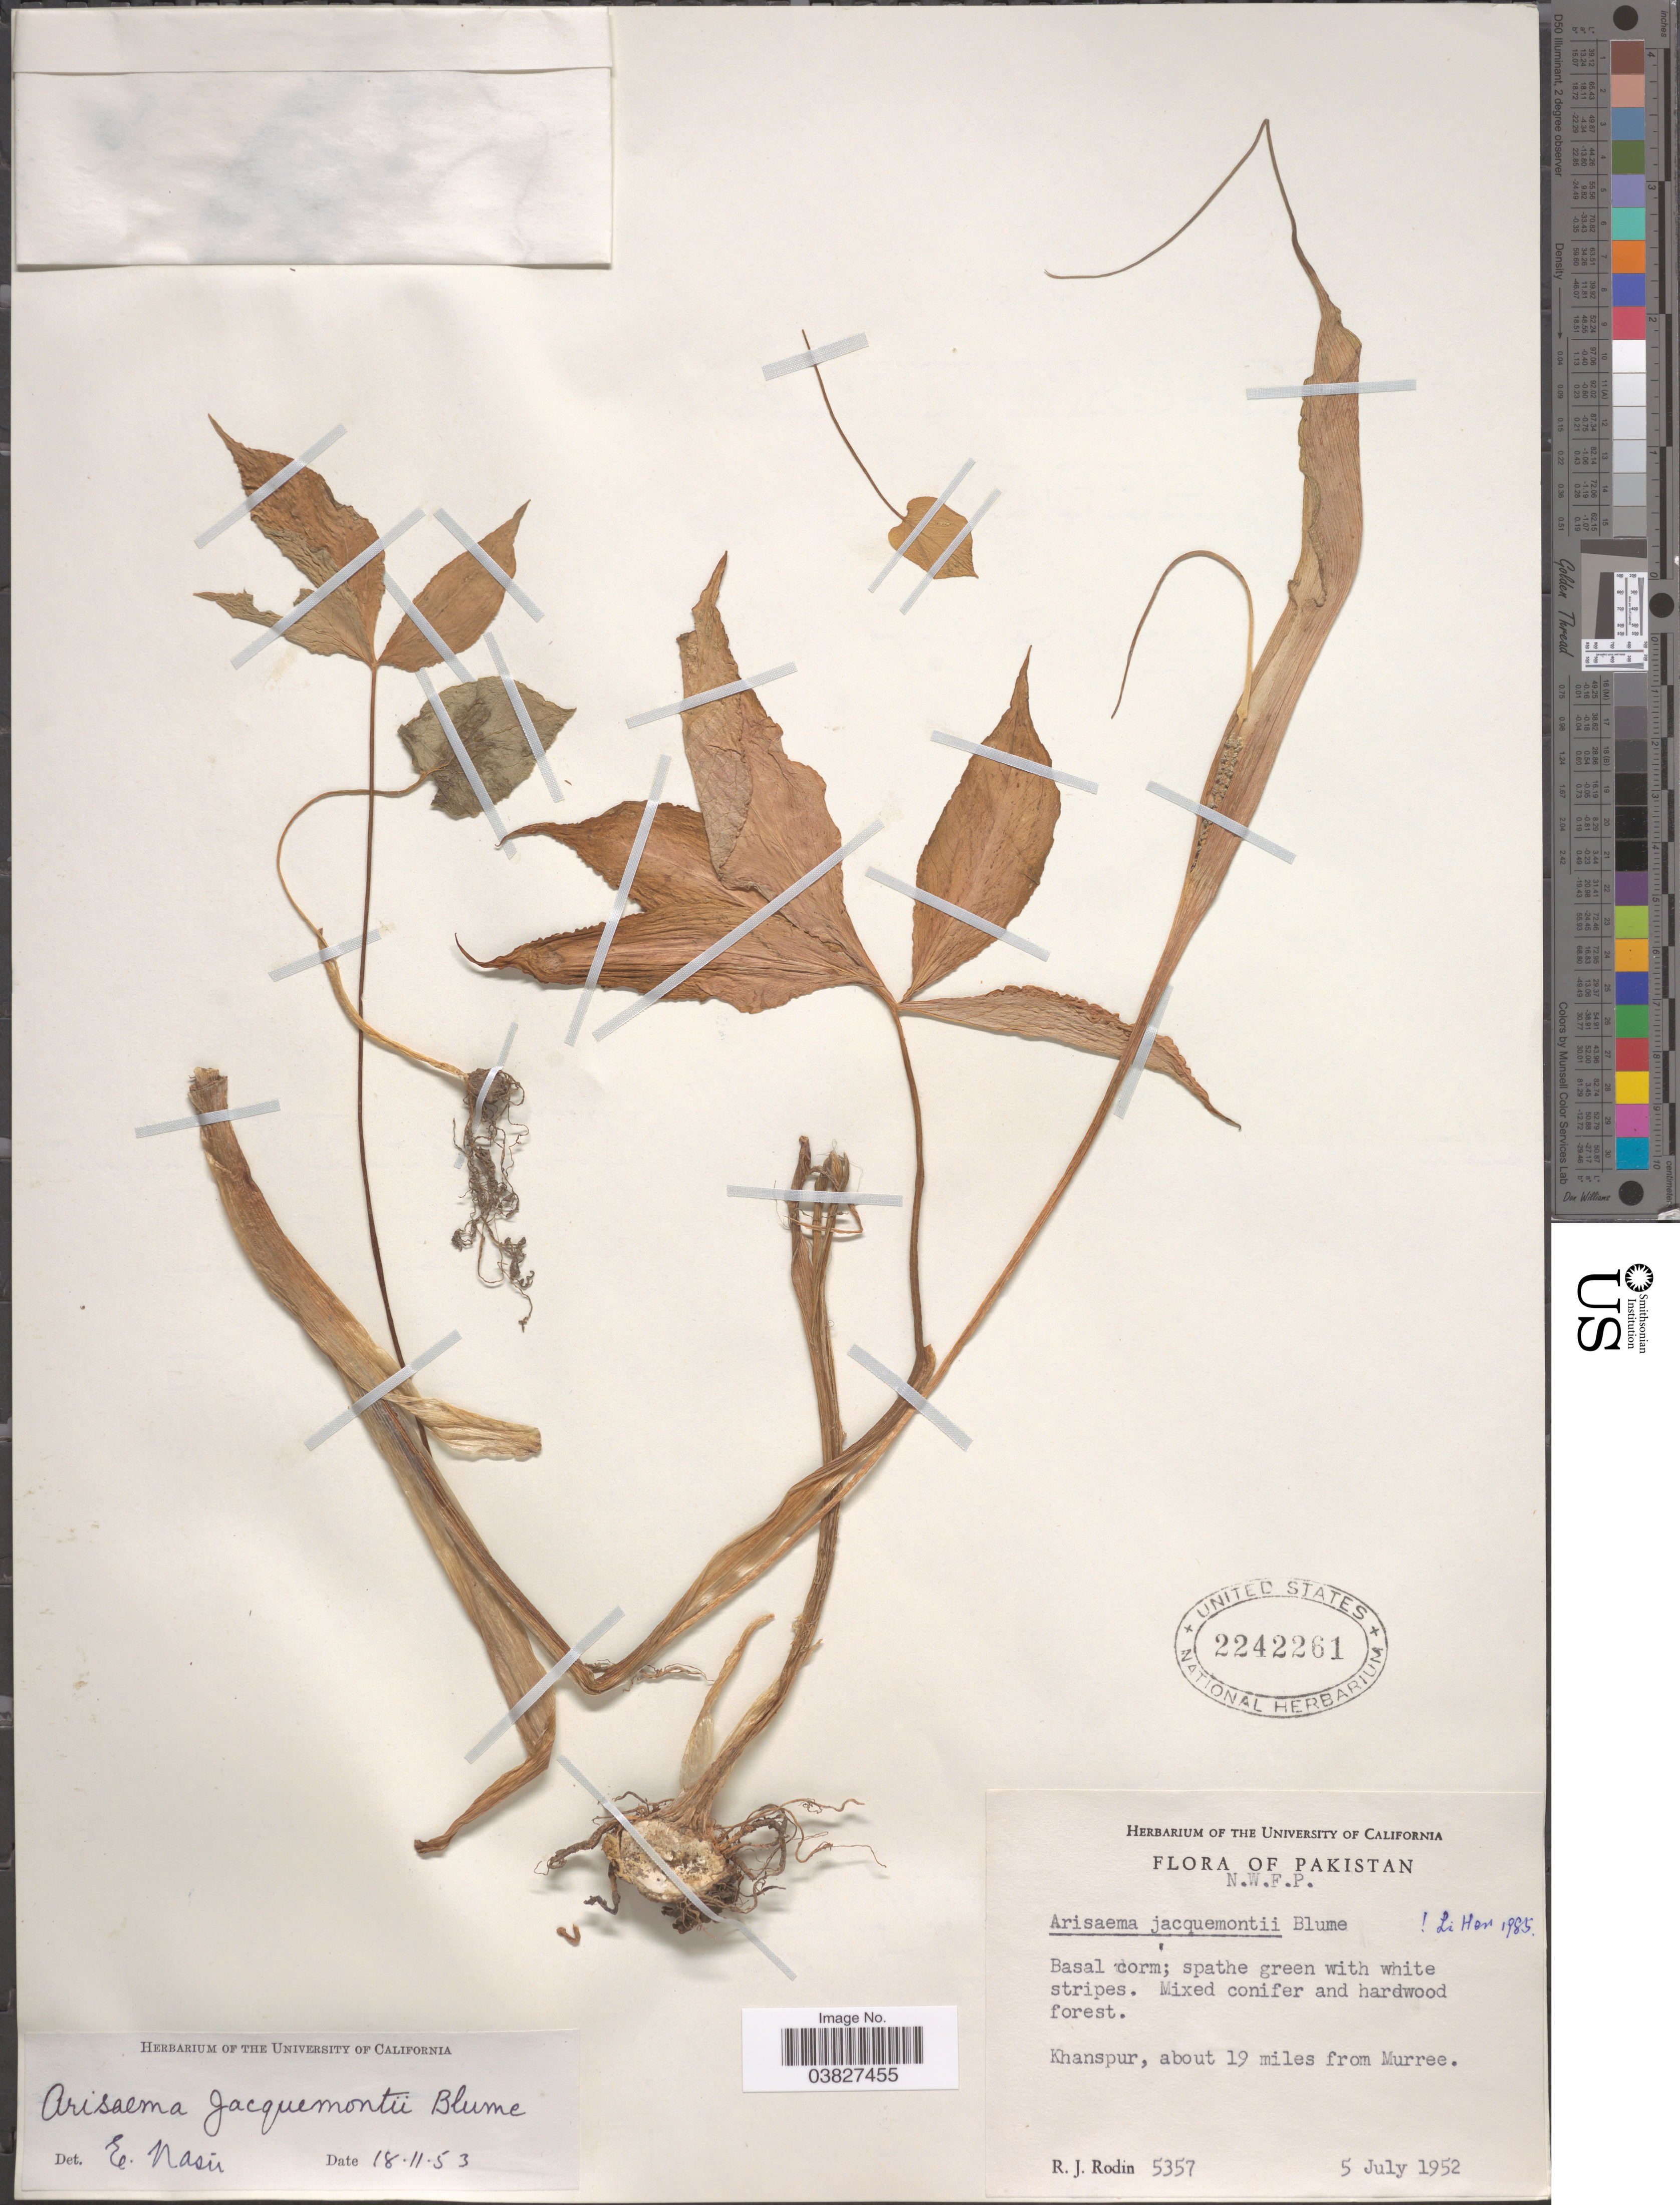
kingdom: Plantae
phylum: Tracheophyta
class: Liliopsida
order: Alismatales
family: Araceae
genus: Arisaema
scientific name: Arisaema jacquemontii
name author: Blume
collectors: R. J. Rodin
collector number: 5357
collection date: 1952-07-05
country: Pakistan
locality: N.W.F.P. Khanspur, about 19 miles from Murree.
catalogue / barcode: US 2242261